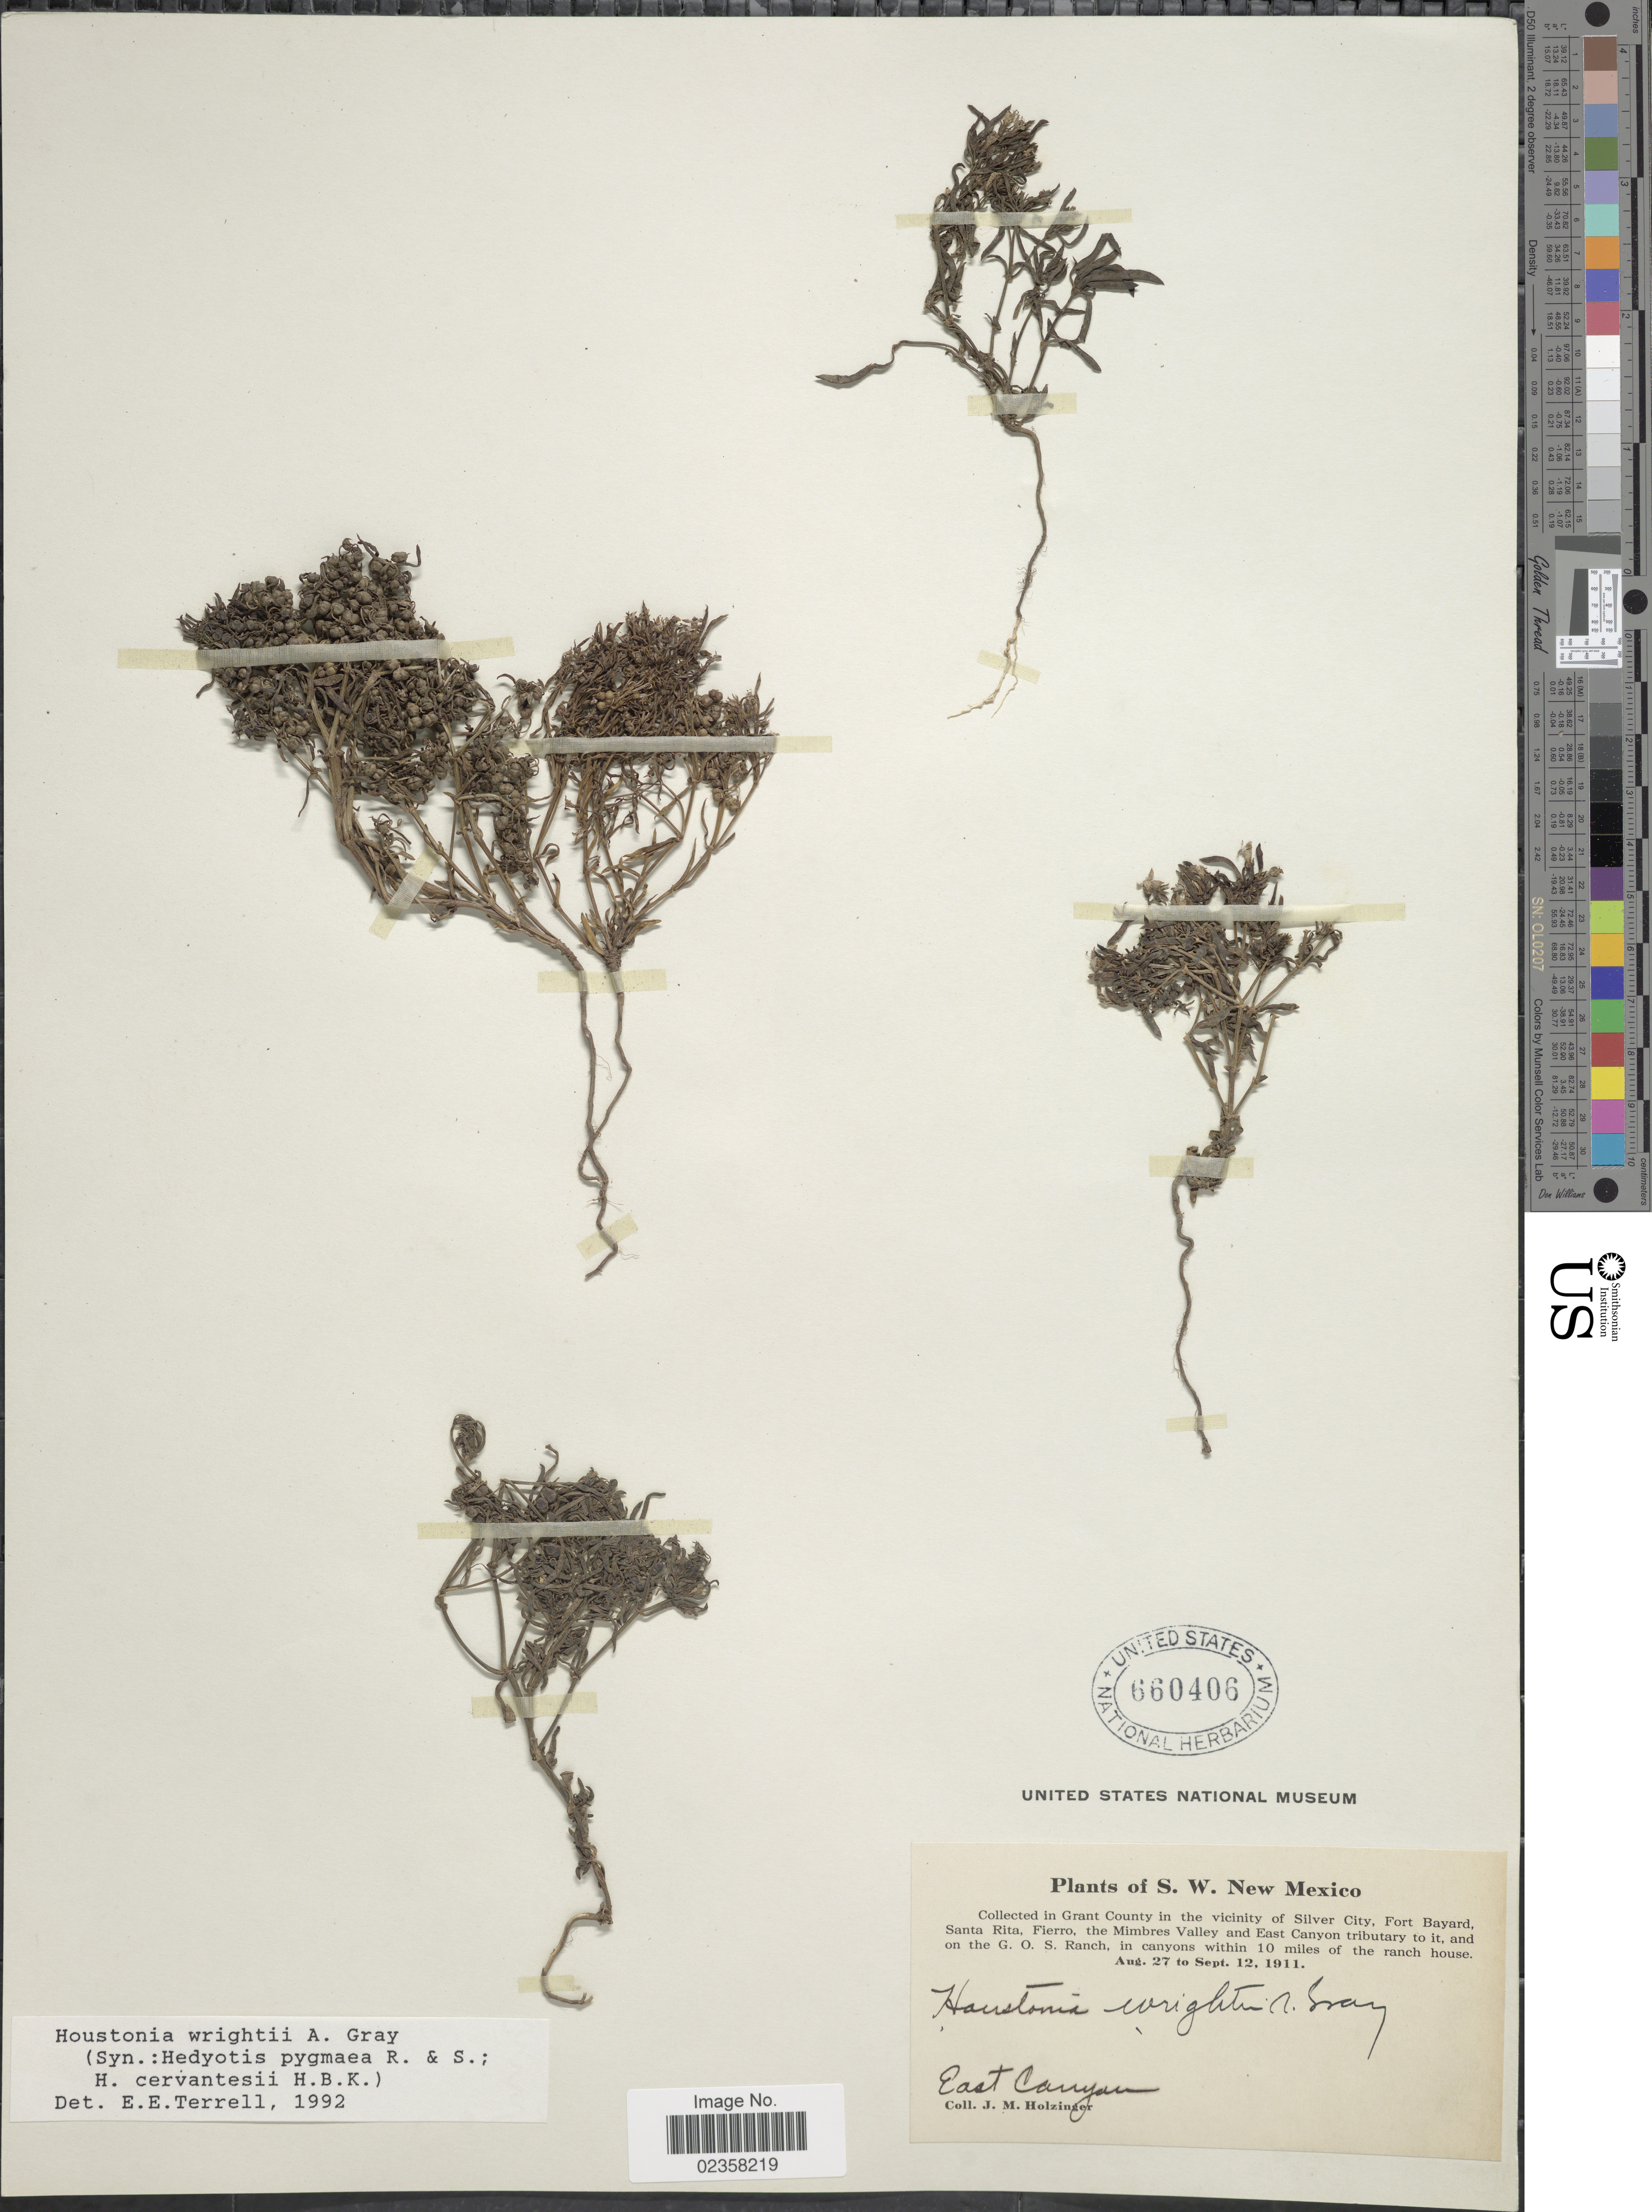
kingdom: Plantae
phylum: Tracheophyta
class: Magnoliopsida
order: Gentianales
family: Rubiaceae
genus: Houstonia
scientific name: Houstonia wrightii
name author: (A. Gray) A. Gray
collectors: J. M. Holzinger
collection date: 1911-08-27/1911-09-12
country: United States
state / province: New Mexico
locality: S.W. New Mexico, in Grant County in the vicinity of Silver City, Fort Bayard, Santa Rita, the Mimbres Valley and East Canyon tributary to it, and on the G.O.S. Ranch, in canyons within 10 miles of the ranch house, East Canyon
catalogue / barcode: US 660406